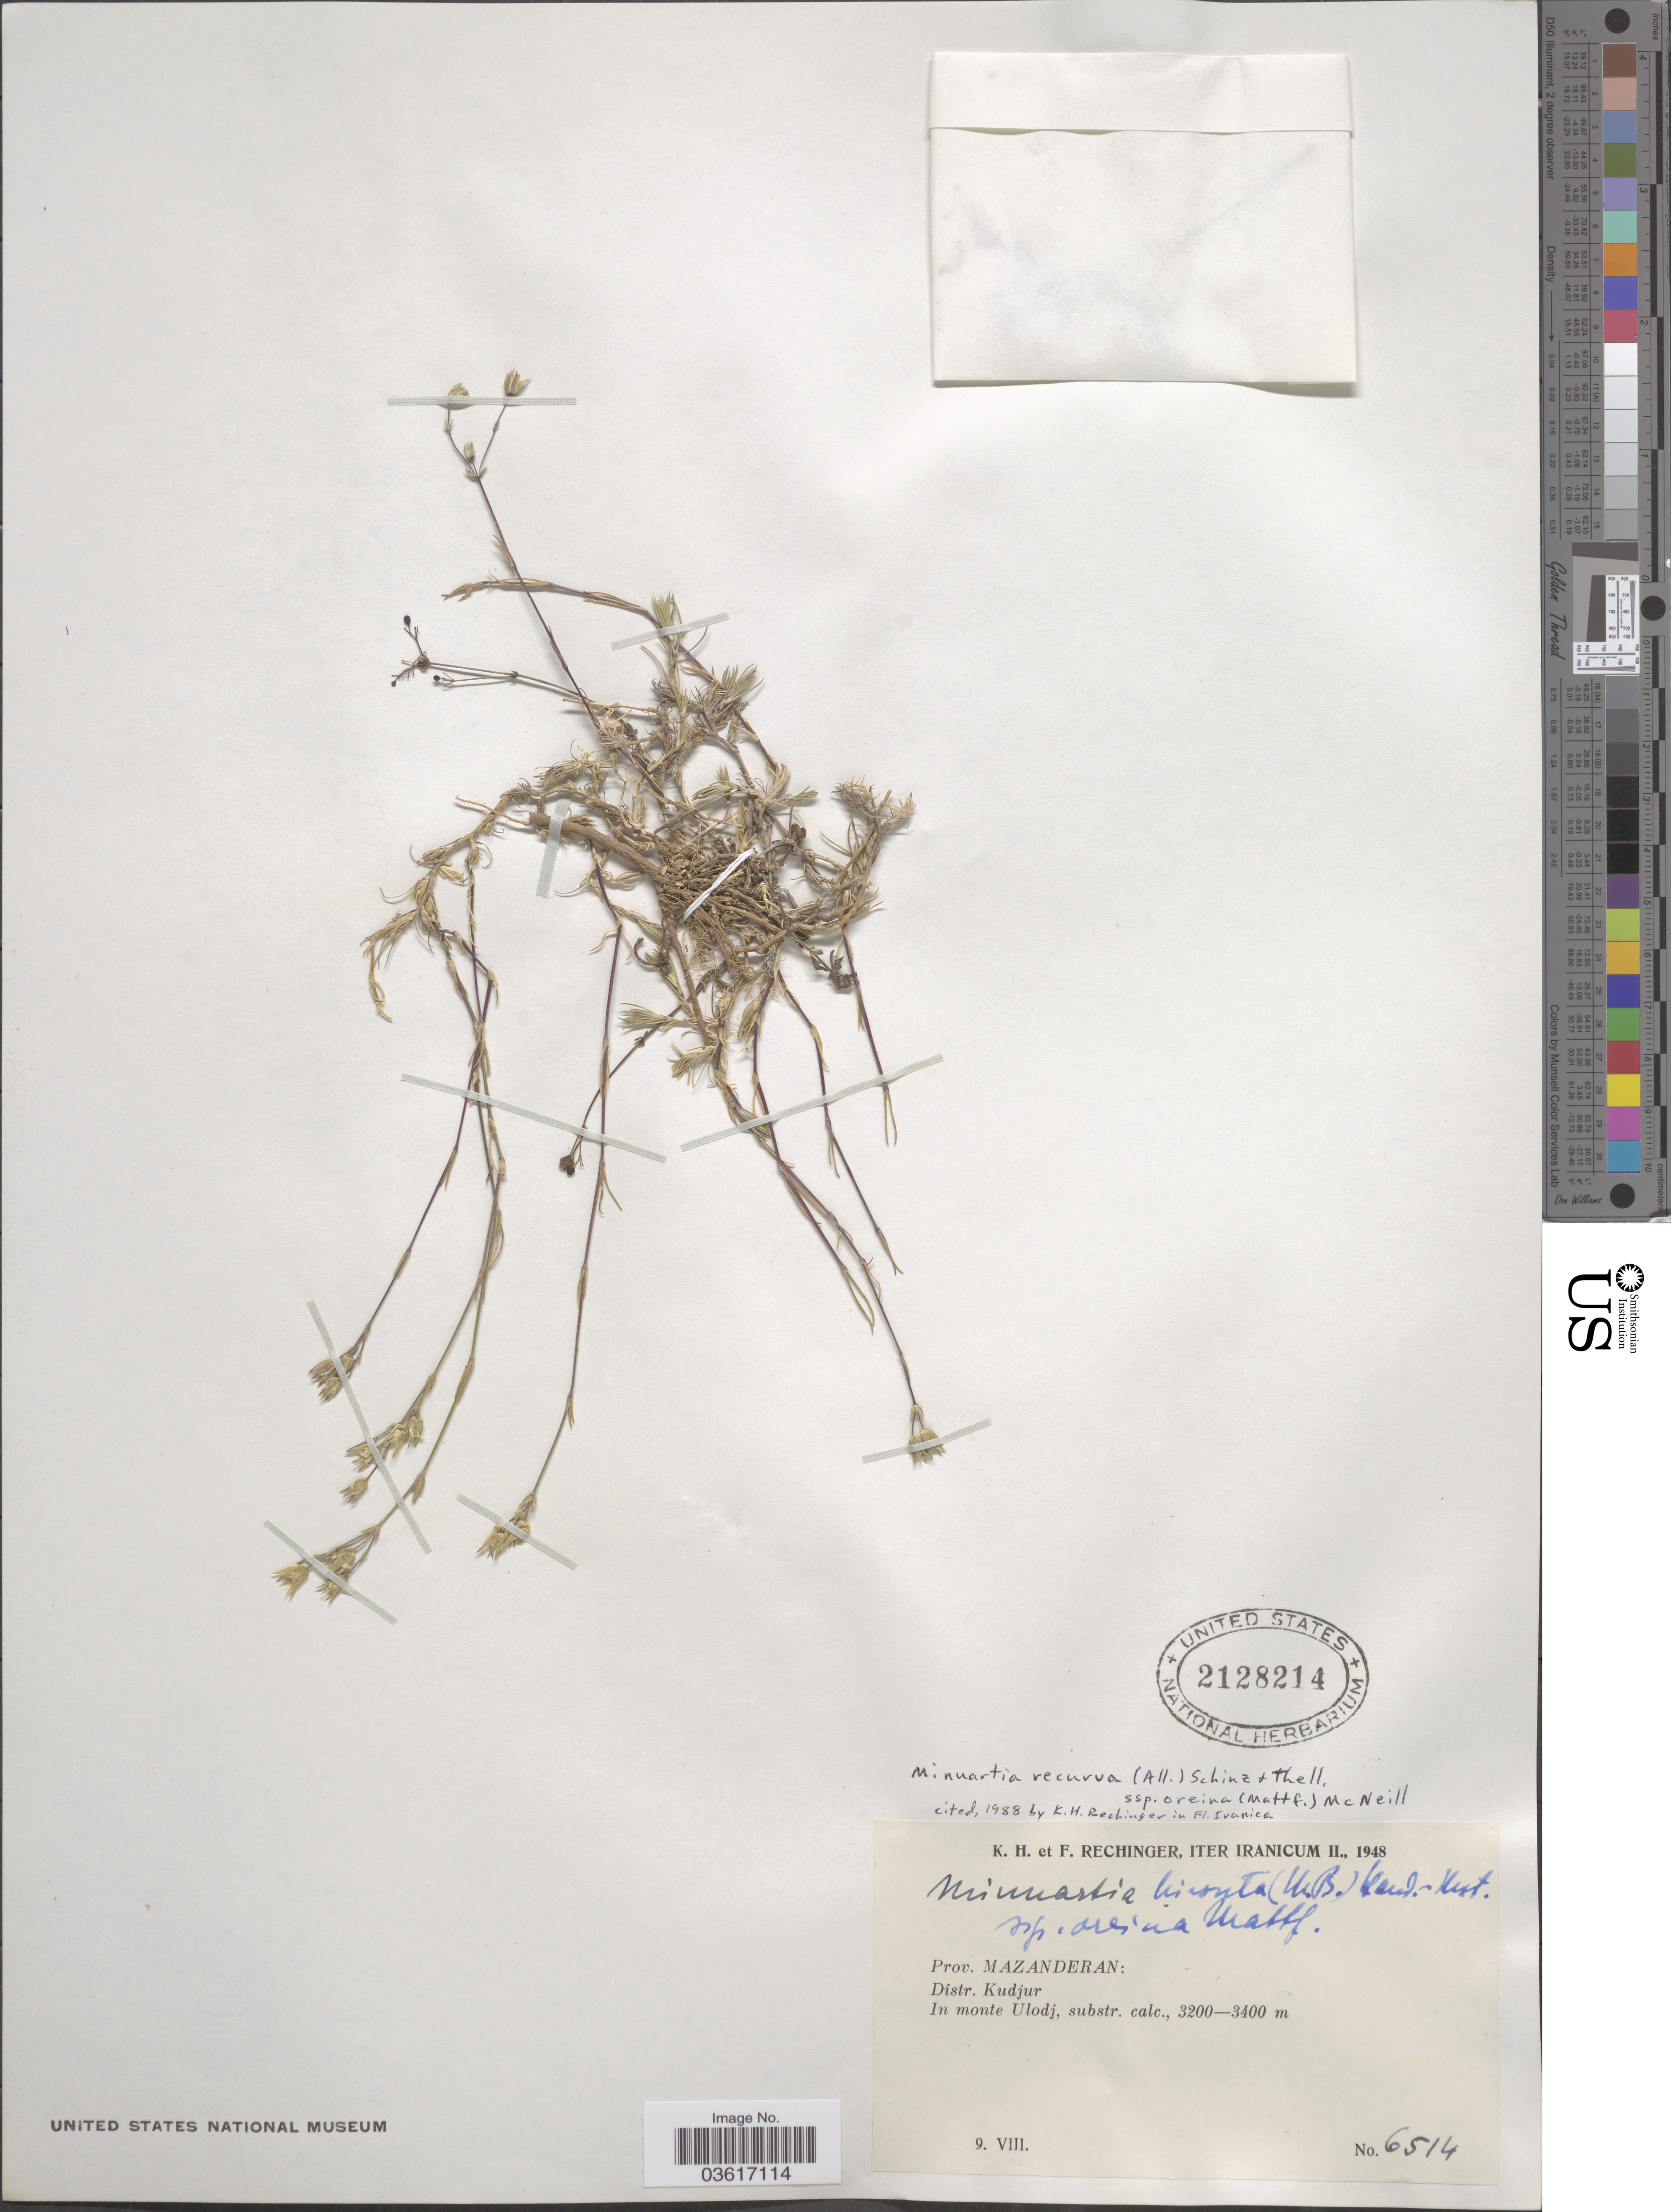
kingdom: Plantae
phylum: Tracheophyta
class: Magnoliopsida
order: Caryophyllales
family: Caryophyllaceae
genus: Minuartia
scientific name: Minuartia recurva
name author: (All.) Schinz & Thell.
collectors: K. H. Rechinger & F. Rechinger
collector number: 6514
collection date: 1948-08-09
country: Iran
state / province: Mazandaran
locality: Prov. Mazanderan: Distr. Kudjur. In monte Ulodj, substr. cal.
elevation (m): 3200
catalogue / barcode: US 2128214